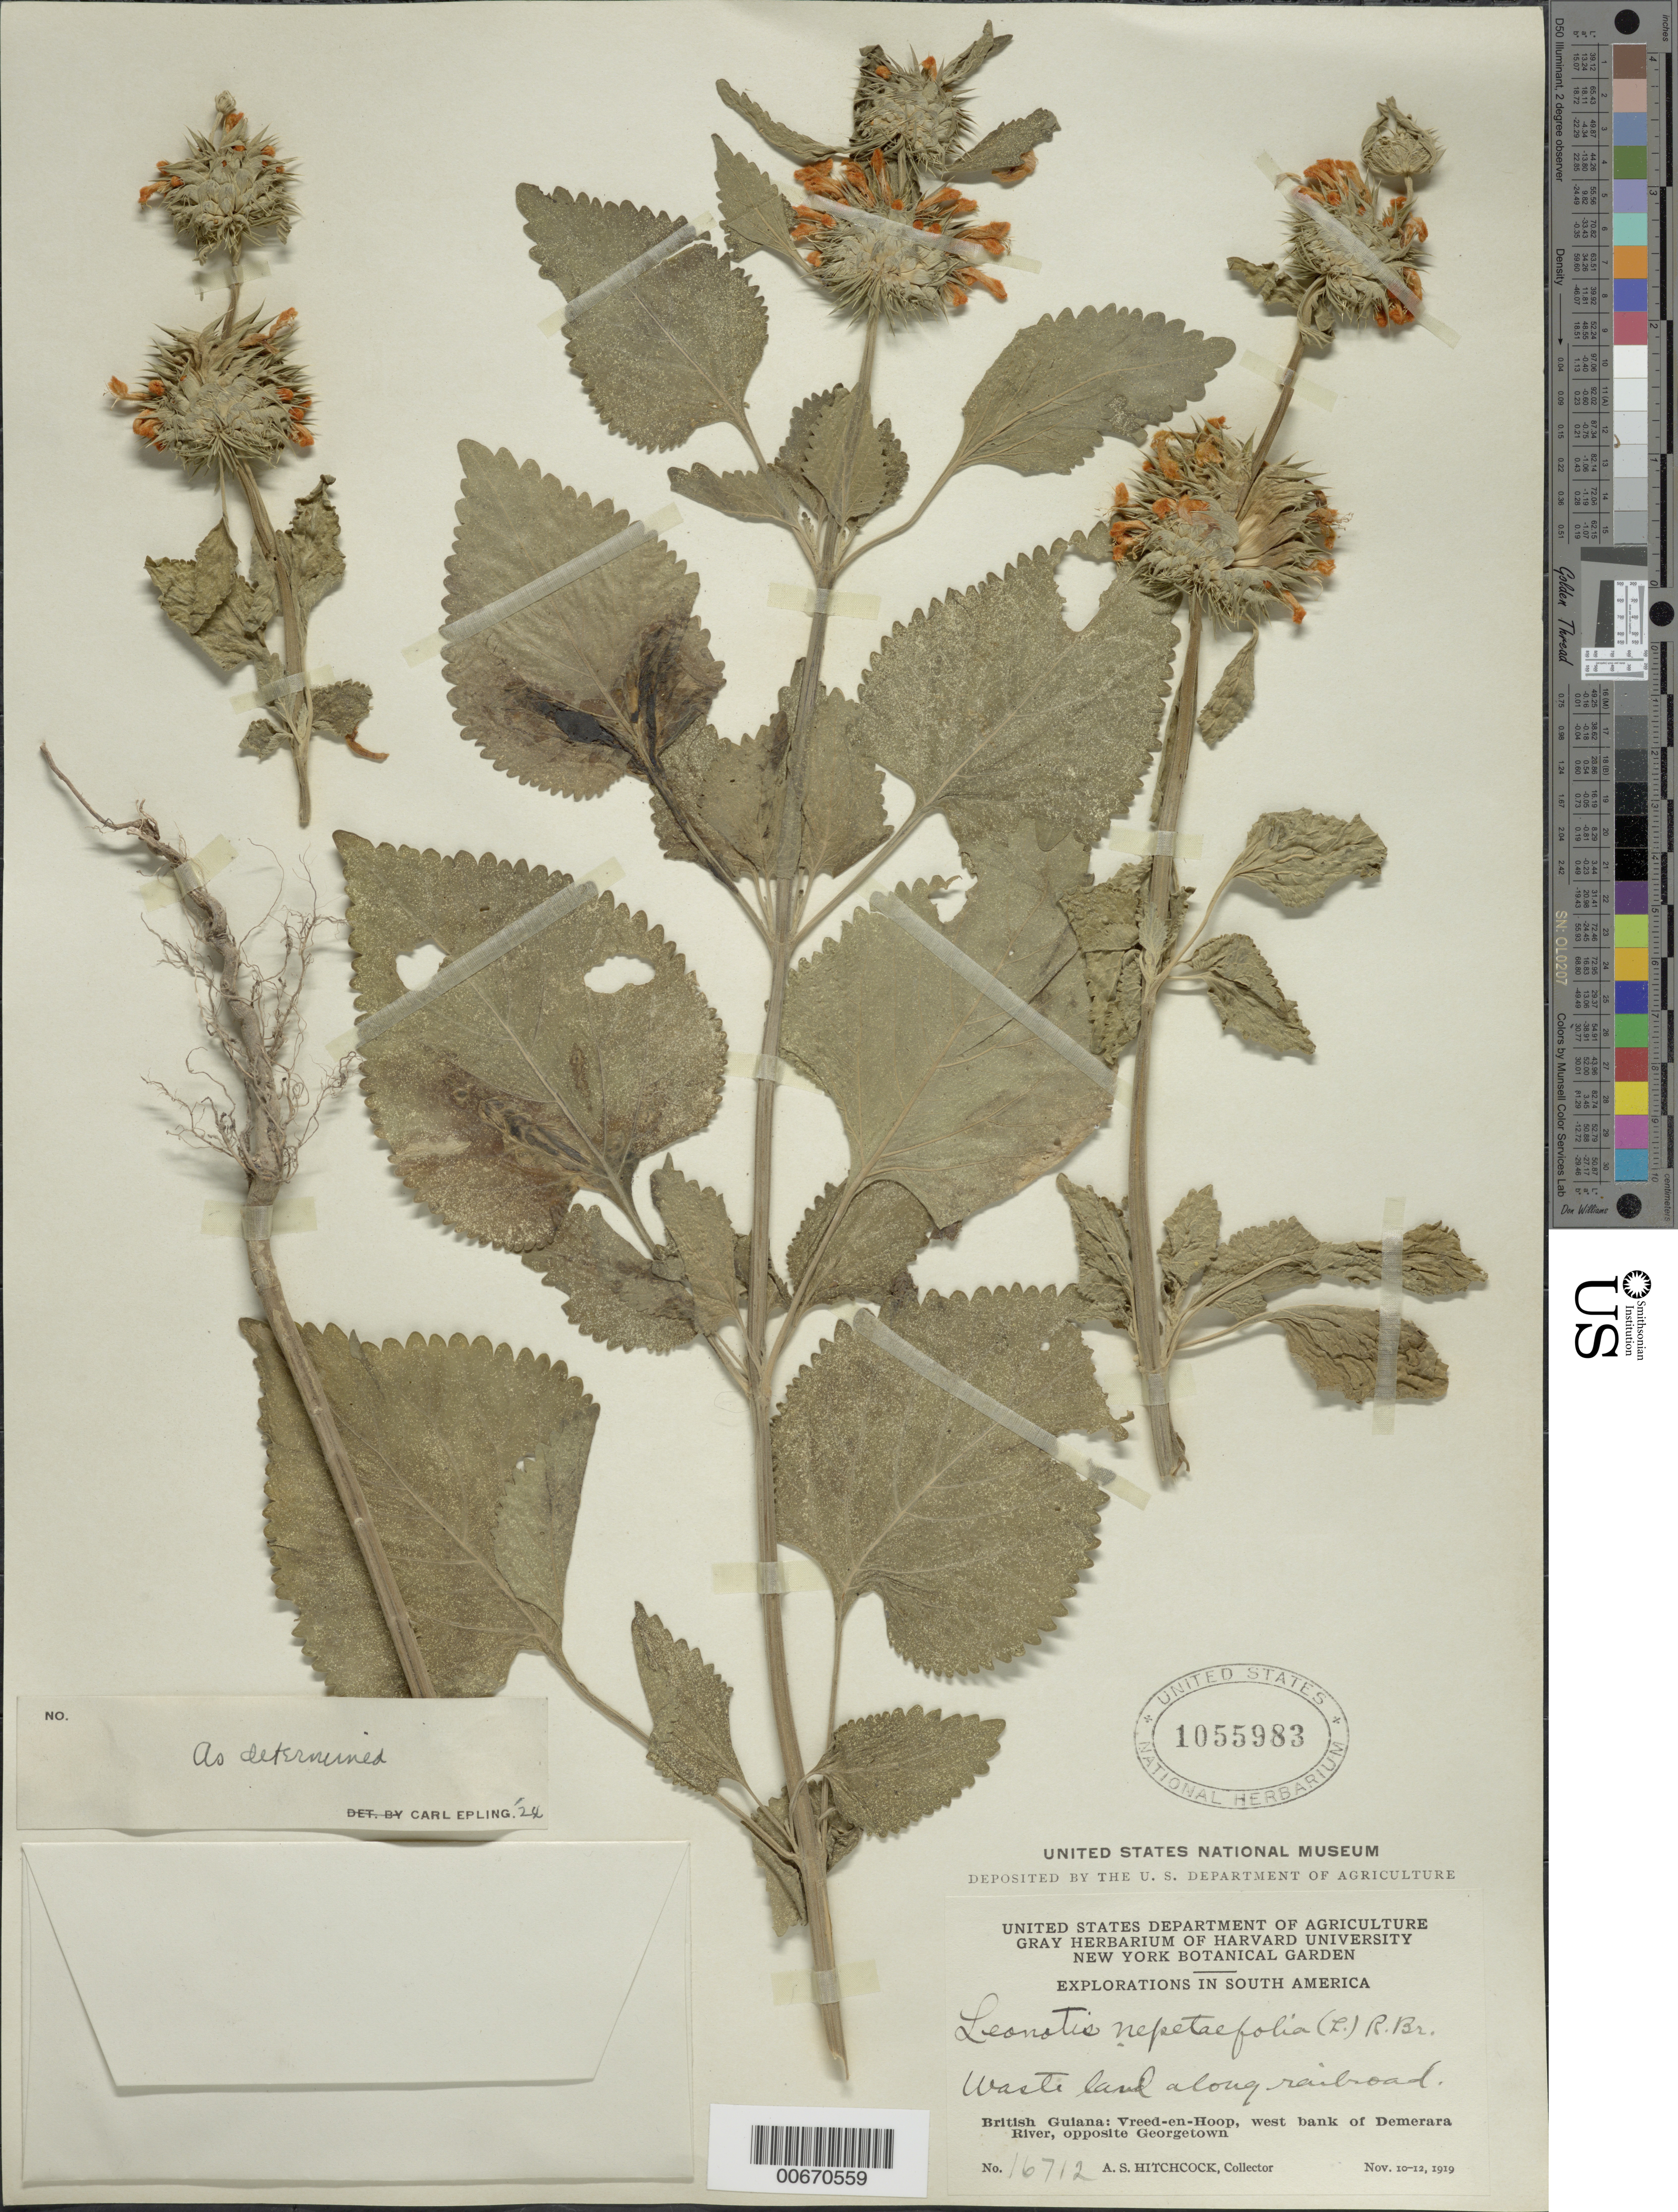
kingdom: Plantae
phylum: Tracheophyta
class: Magnoliopsida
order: Lamiales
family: Lamiaceae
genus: Leonotis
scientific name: Leonotis nepetifolia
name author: (L.) R. Br.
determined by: Epling, C. C.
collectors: A. S. Hitchcock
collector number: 16712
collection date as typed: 10-Nov-19 to 12-Nov-19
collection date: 1919-11-10/1919-11-12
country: Guyana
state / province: Essequibo Isl-W. Demerara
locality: Vreed-en-Hoop, W bank of Demerara R., opposite Georgetown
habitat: Waste land along railroad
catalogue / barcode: US 1055983